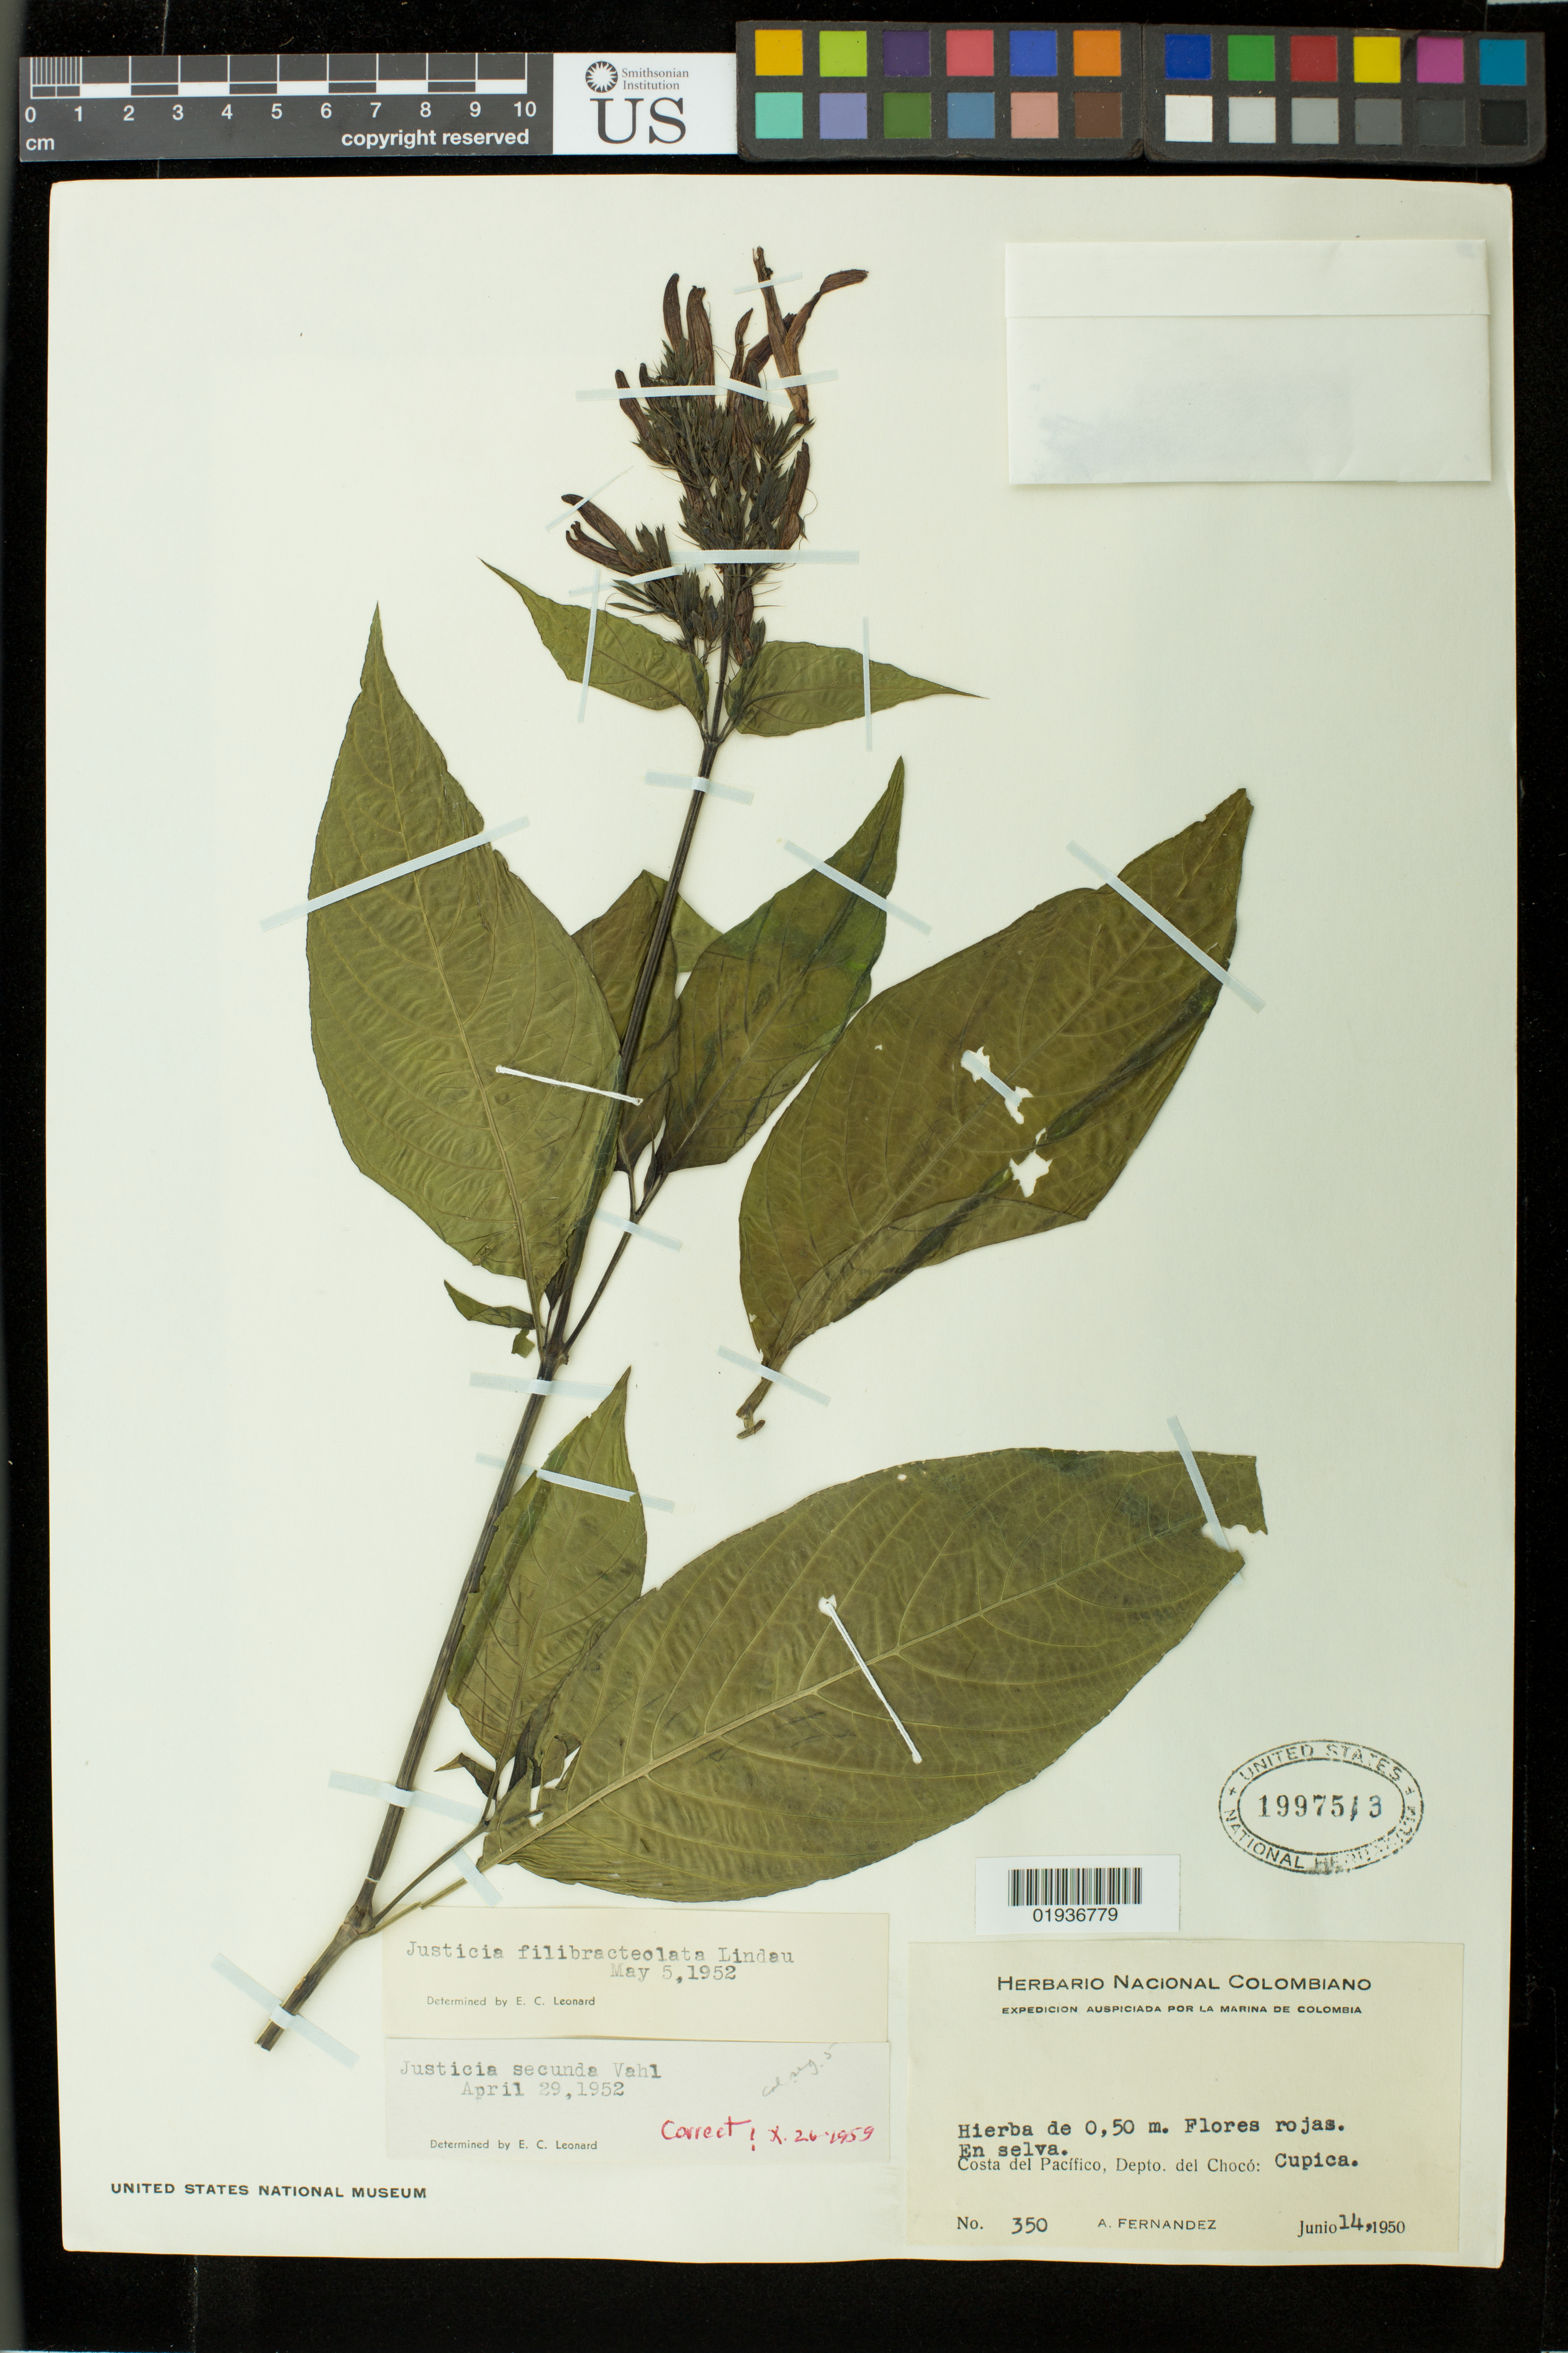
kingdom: Plantae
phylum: Tracheophyta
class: Magnoliopsida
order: Lamiales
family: Acanthaceae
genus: Justicia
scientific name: Justicia secunda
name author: Vahl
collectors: Á. Fernández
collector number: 350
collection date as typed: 14 Jun 1950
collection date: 1950-06-14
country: Colombia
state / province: Chocó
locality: Costa del Pacifico, Cupica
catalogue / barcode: US 1997513